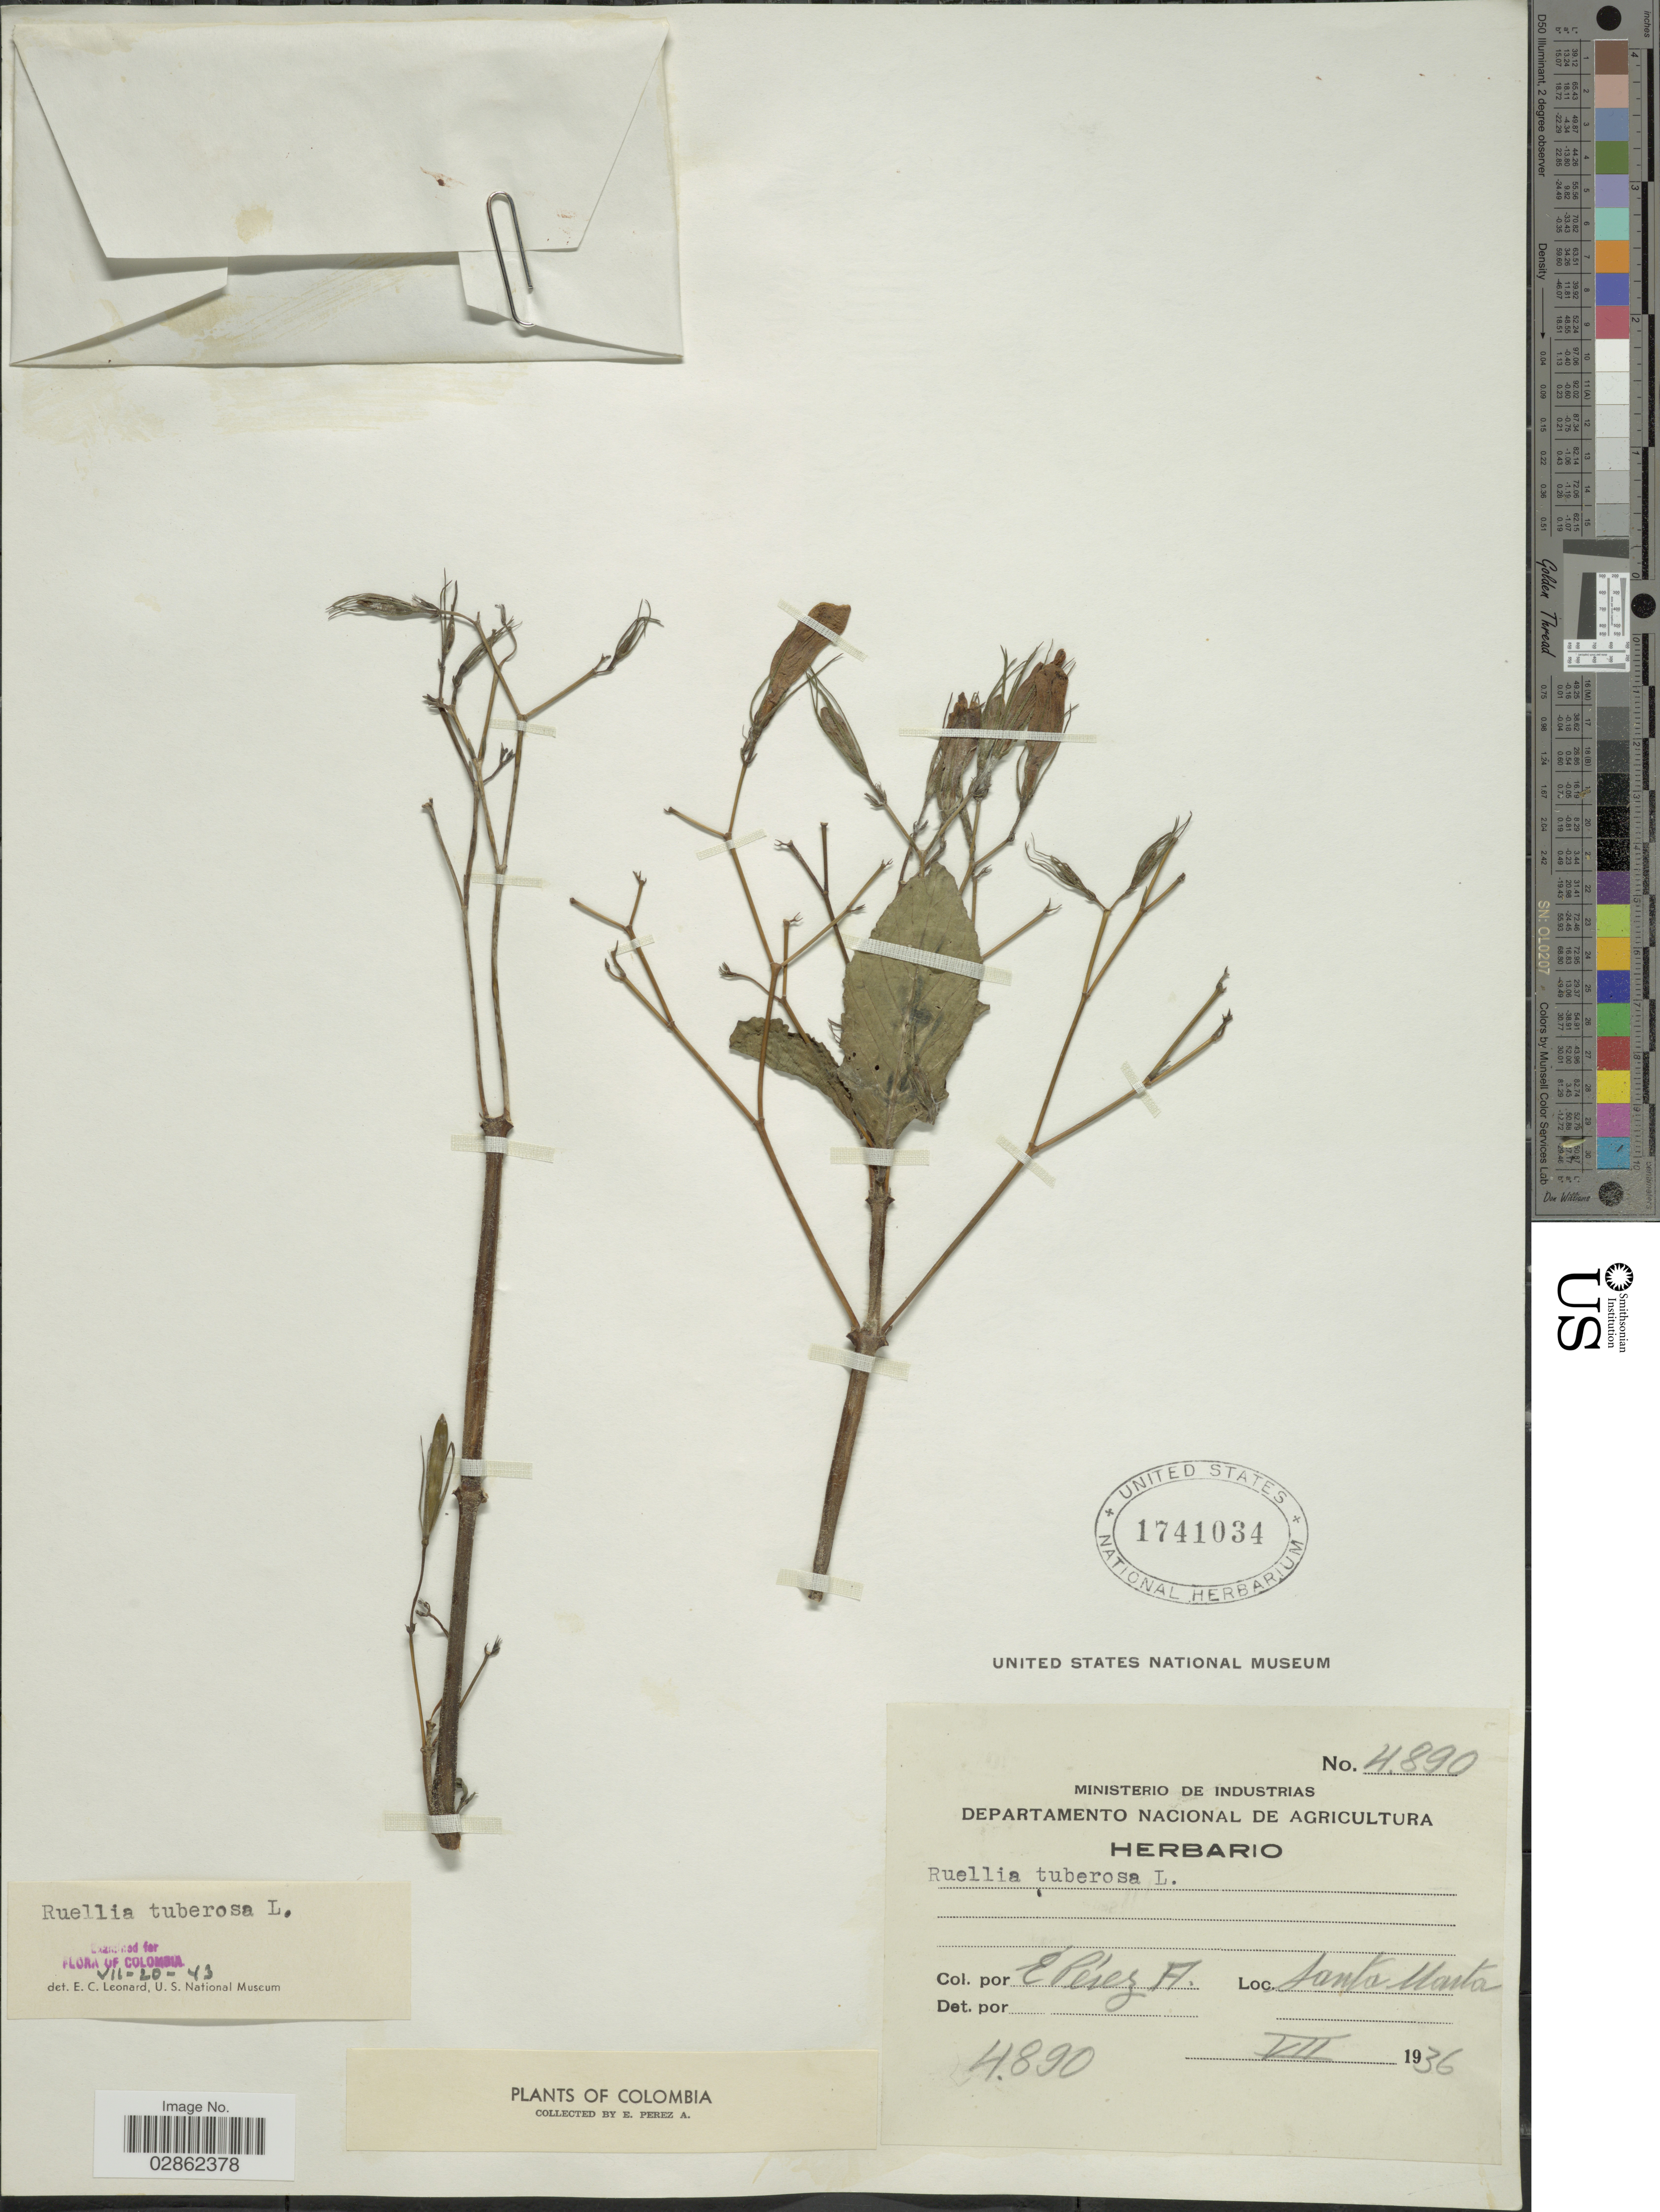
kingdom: Plantae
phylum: Tracheophyta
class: Magnoliopsida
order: Lamiales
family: Acanthaceae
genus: Ruellia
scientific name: Ruellia tuberosa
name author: L.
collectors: E. Pérez Arbeláez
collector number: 4890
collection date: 1936-07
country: Colombia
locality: Santa Marta.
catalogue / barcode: US 1741034